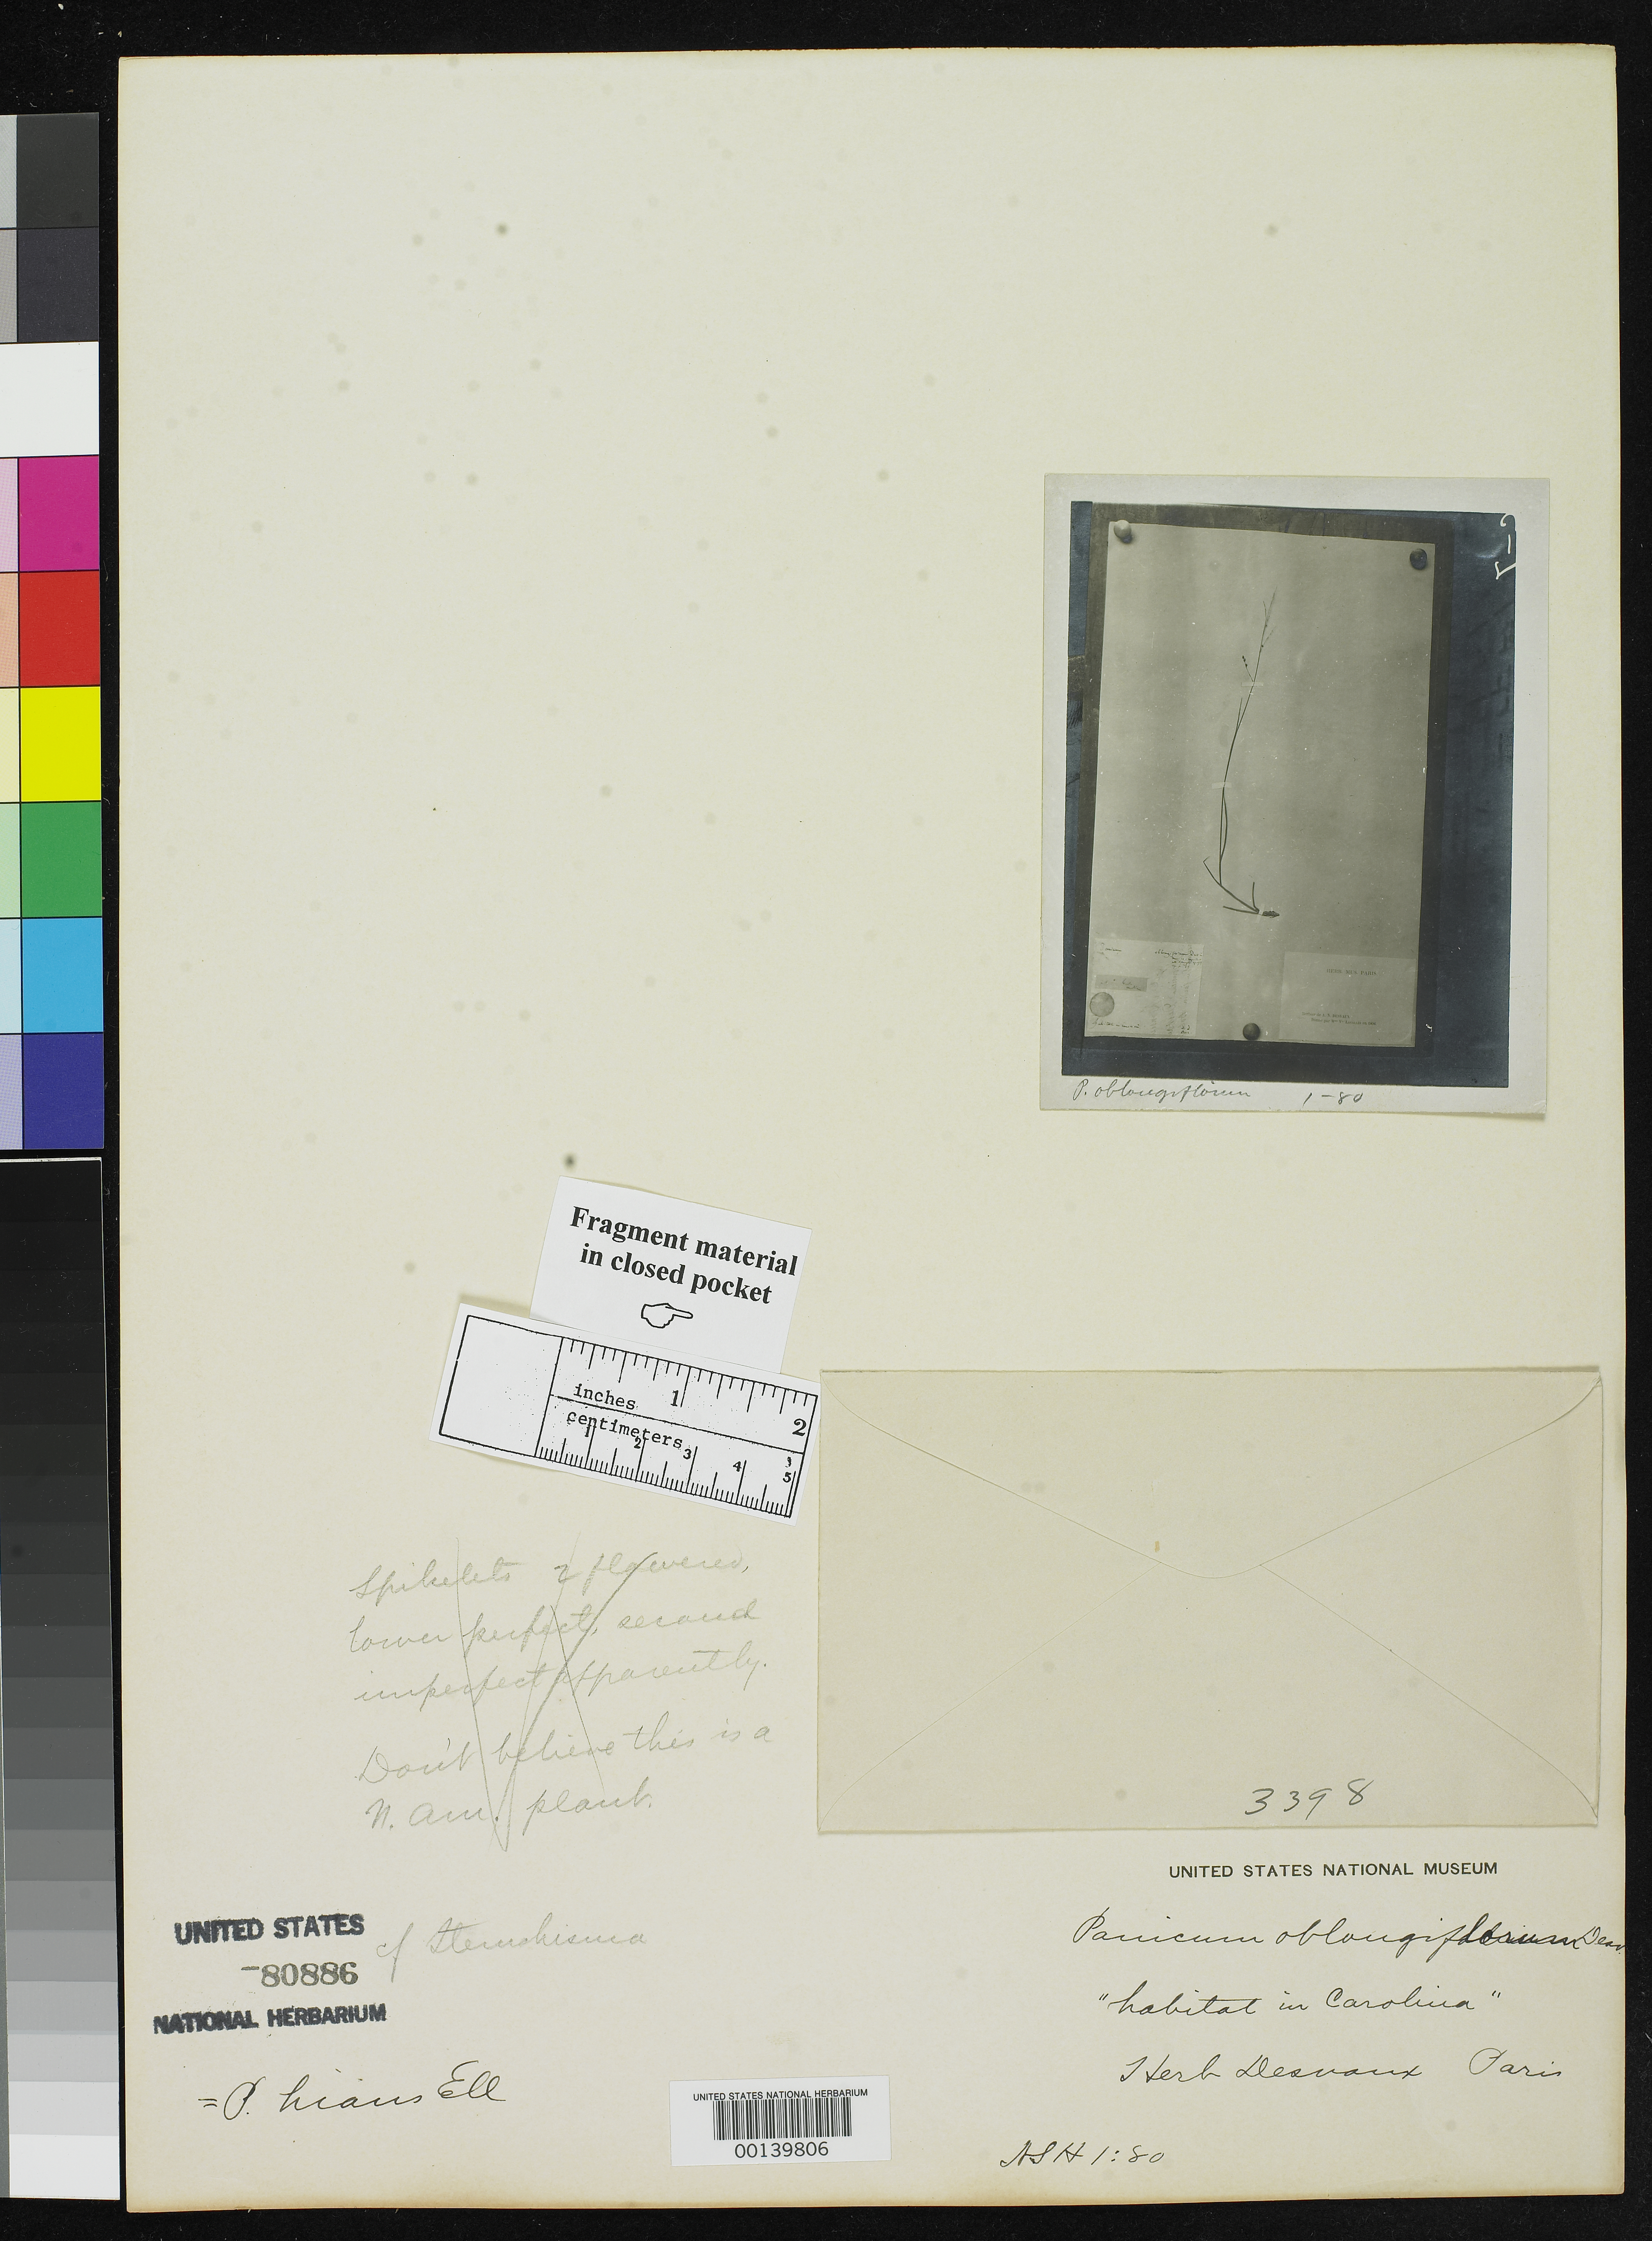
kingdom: Plantae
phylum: Tracheophyta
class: Liliopsida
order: Poales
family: Poaceae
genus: Panicum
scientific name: Panicum oblongiflorum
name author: Desv.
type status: Type Fragment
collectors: L. A. G. Bosc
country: United States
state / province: North Carolina / South Carolina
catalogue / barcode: US 80886